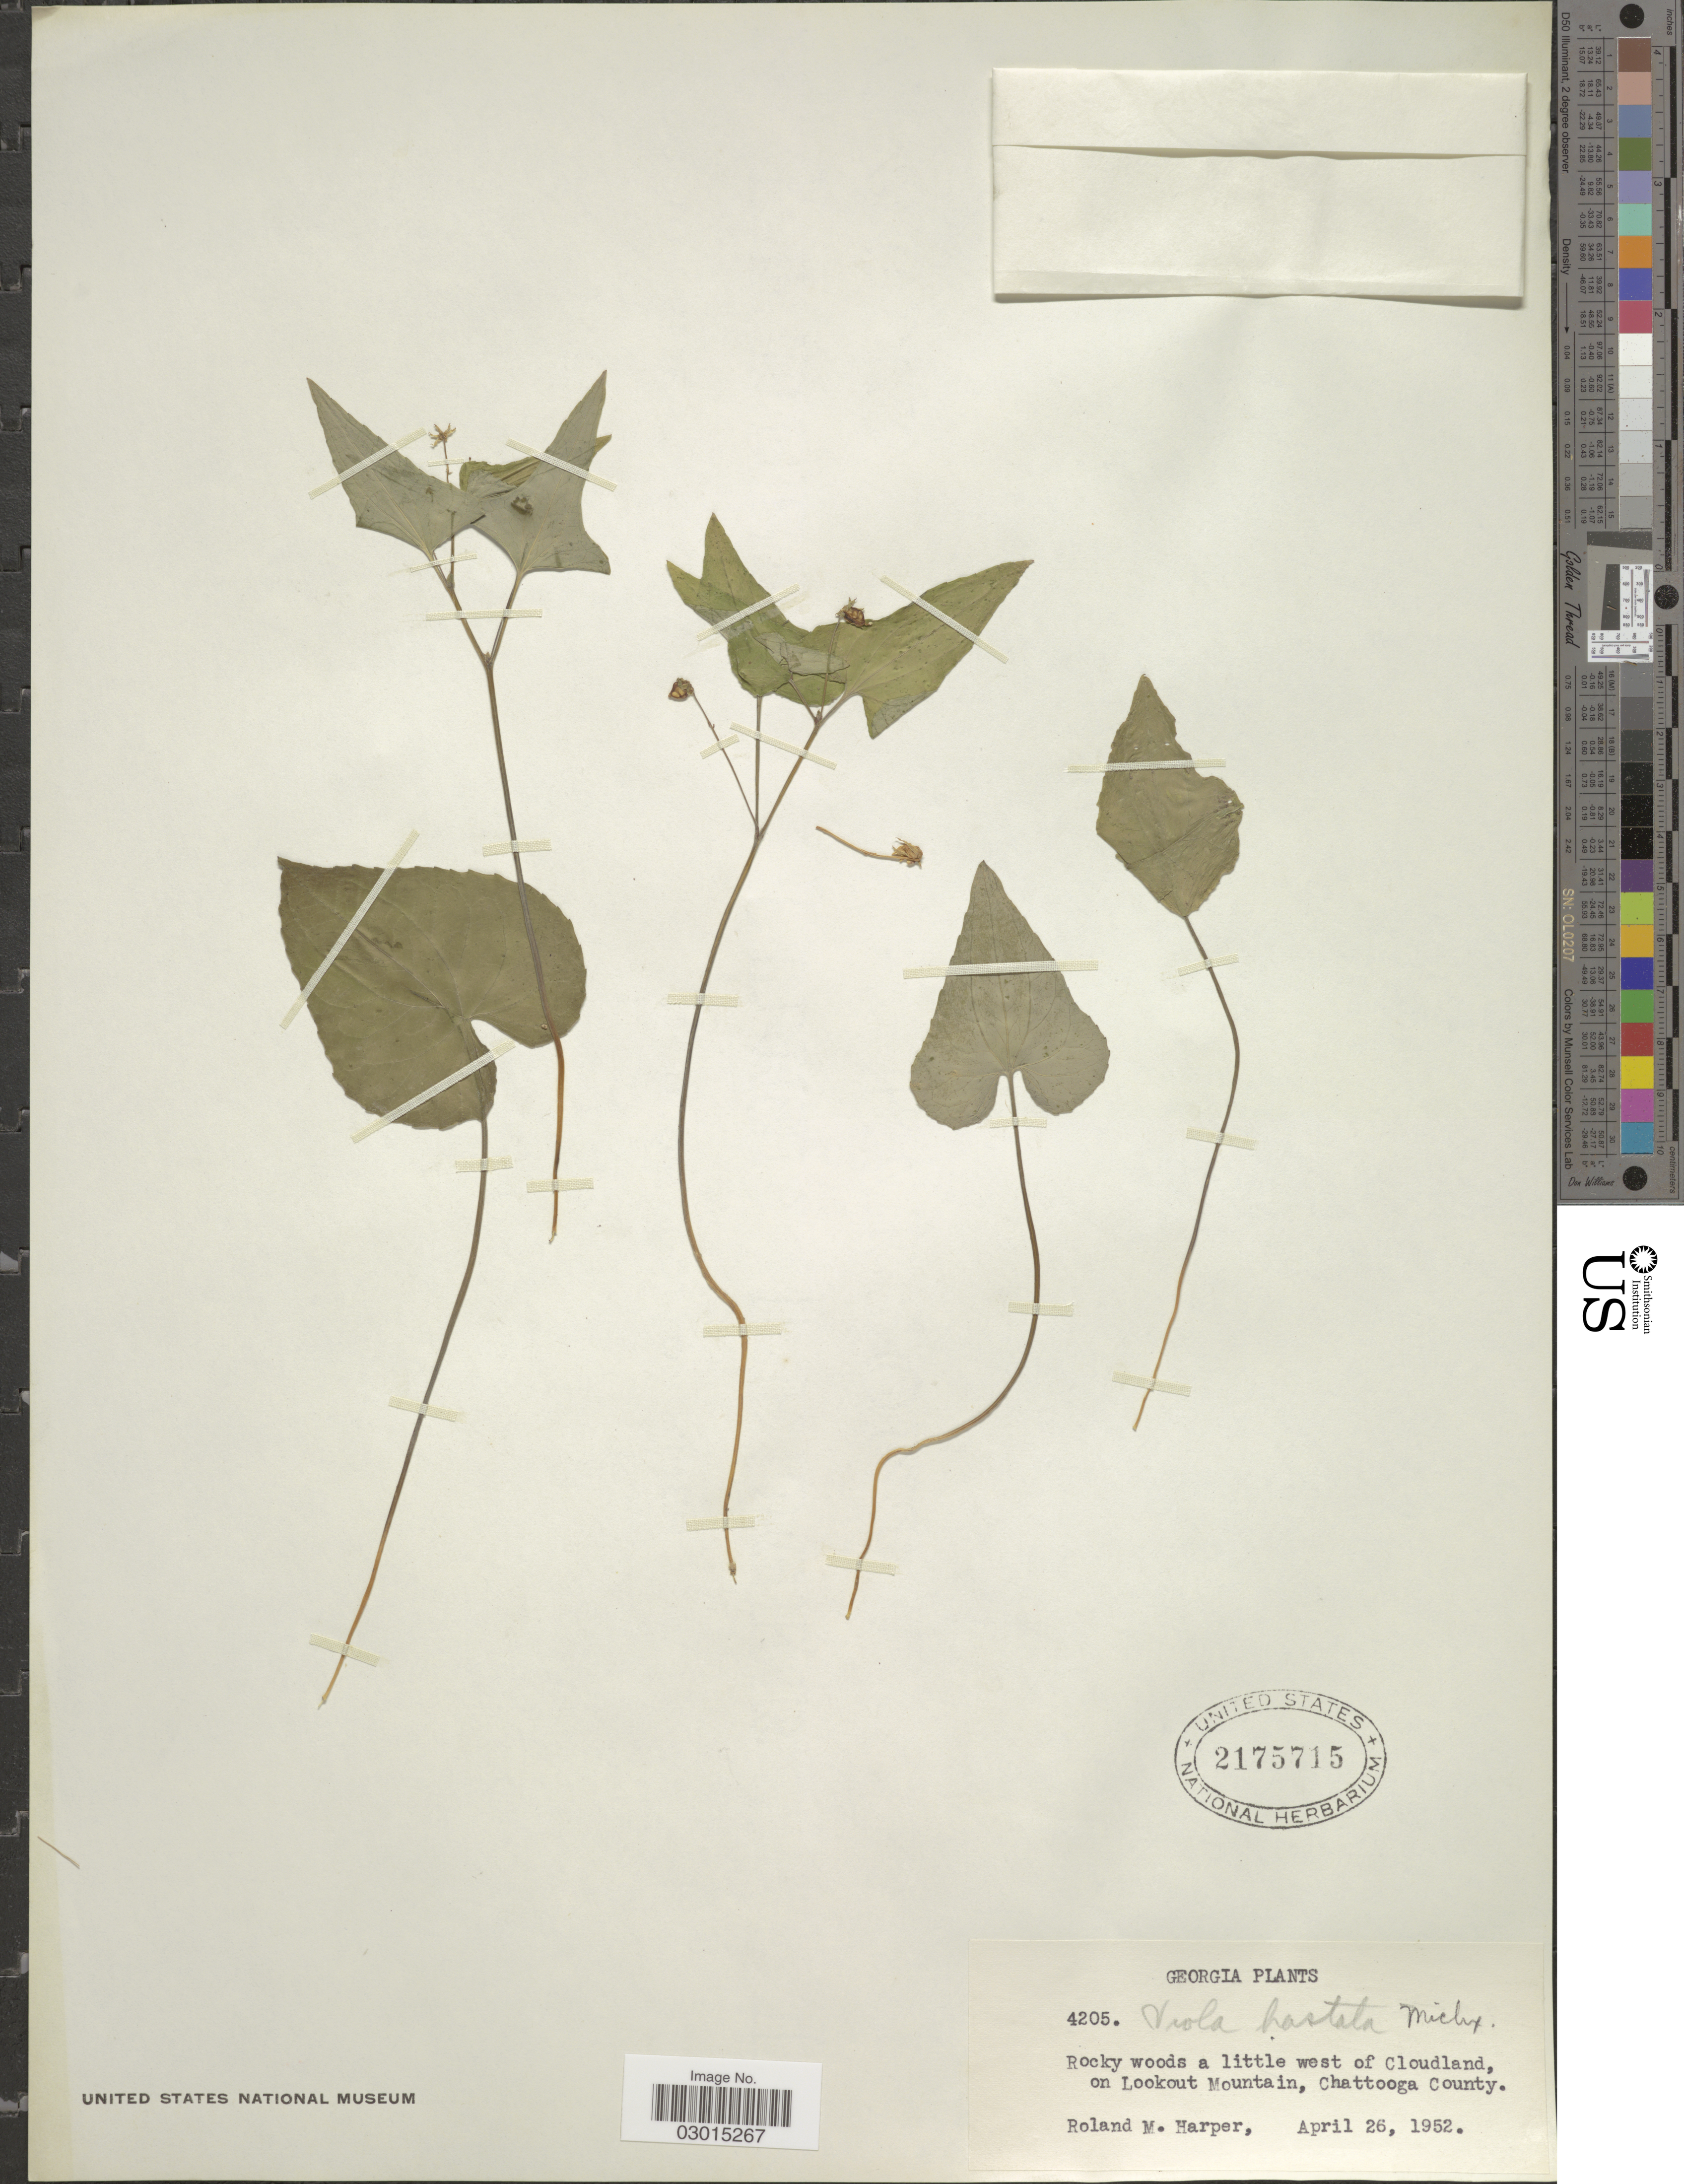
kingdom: Plantae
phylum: Tracheophyta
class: Magnoliopsida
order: Malpighiales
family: Violaceae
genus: Viola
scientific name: Viola hastata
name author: Michx.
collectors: R. M. Harper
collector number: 4205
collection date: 1952-04-26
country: United States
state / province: Georgia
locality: Rocky woods a little west of Cloudland, on Lookout Mountain, Chattooga County.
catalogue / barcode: US 2175715